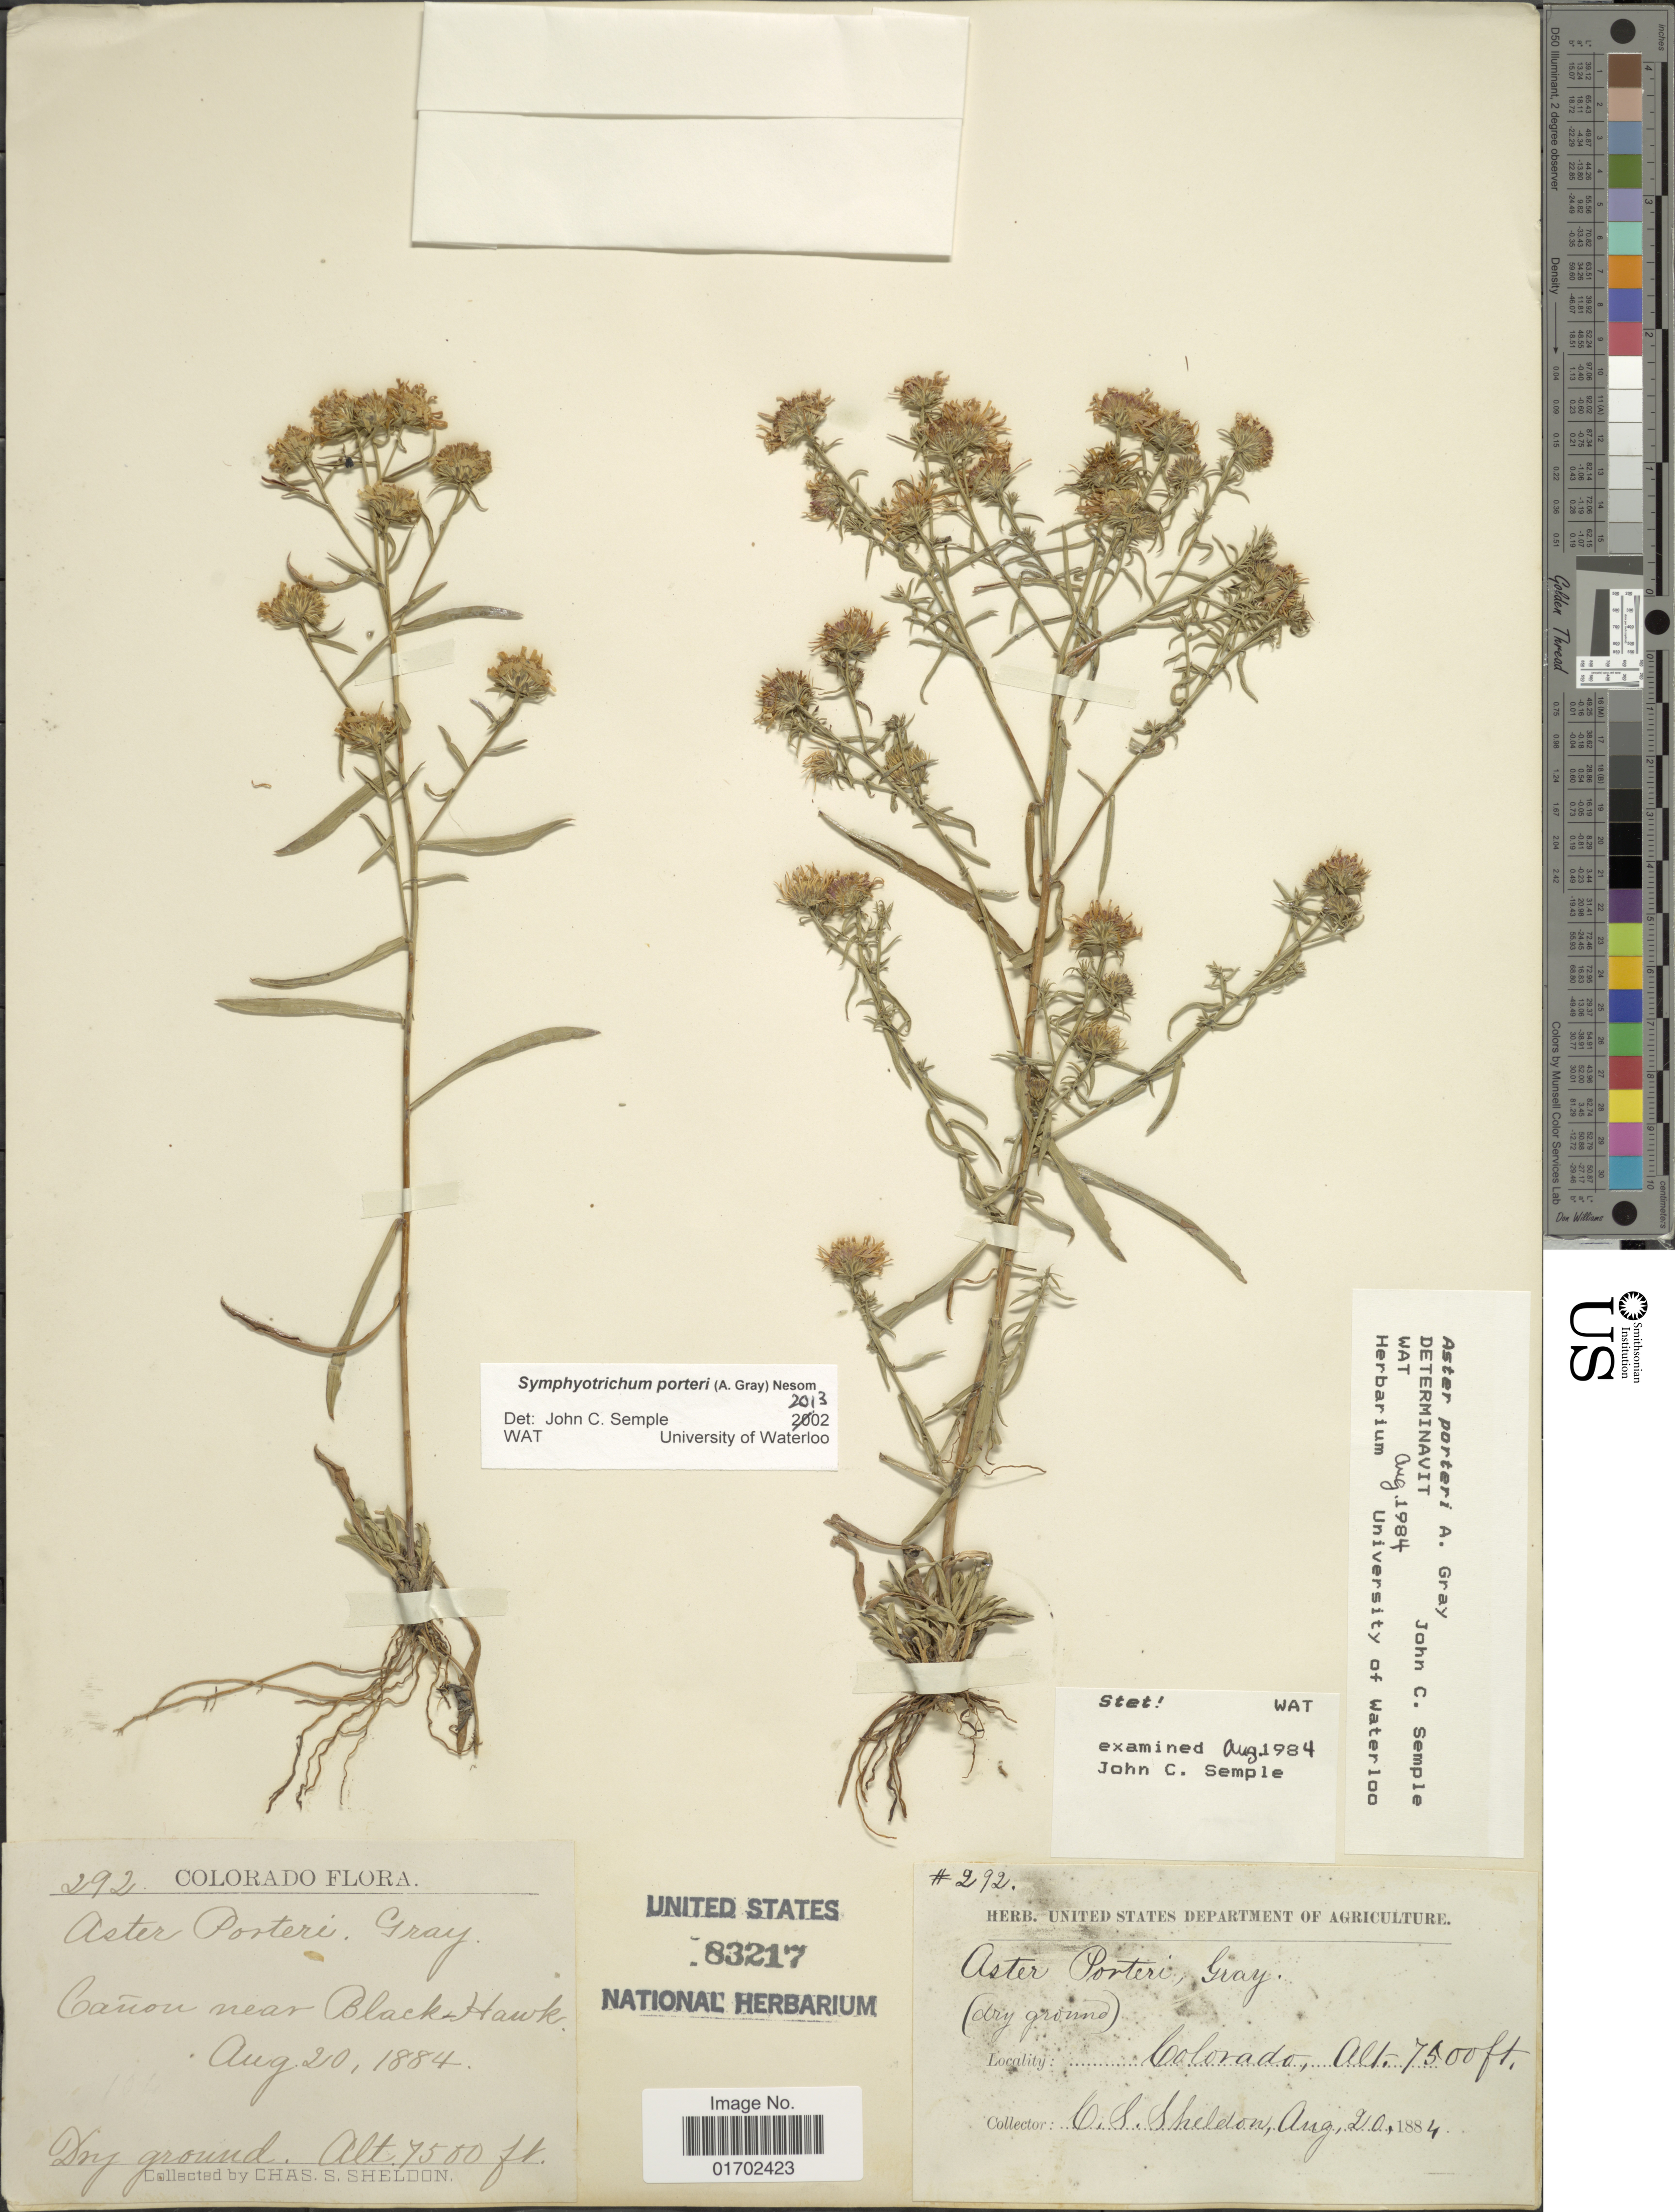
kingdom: Plantae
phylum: Tracheophyta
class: Magnoliopsida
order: Asterales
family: Asteraceae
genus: Symphyotrichum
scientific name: Symphyotrichum porteri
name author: (A. Gray) G.L. Nesom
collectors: C. S. Sheldon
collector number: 292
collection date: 1884-08-20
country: United States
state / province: Colorado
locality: Colorado. Cañon near Black-Hawk.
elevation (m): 2286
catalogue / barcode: US 83217